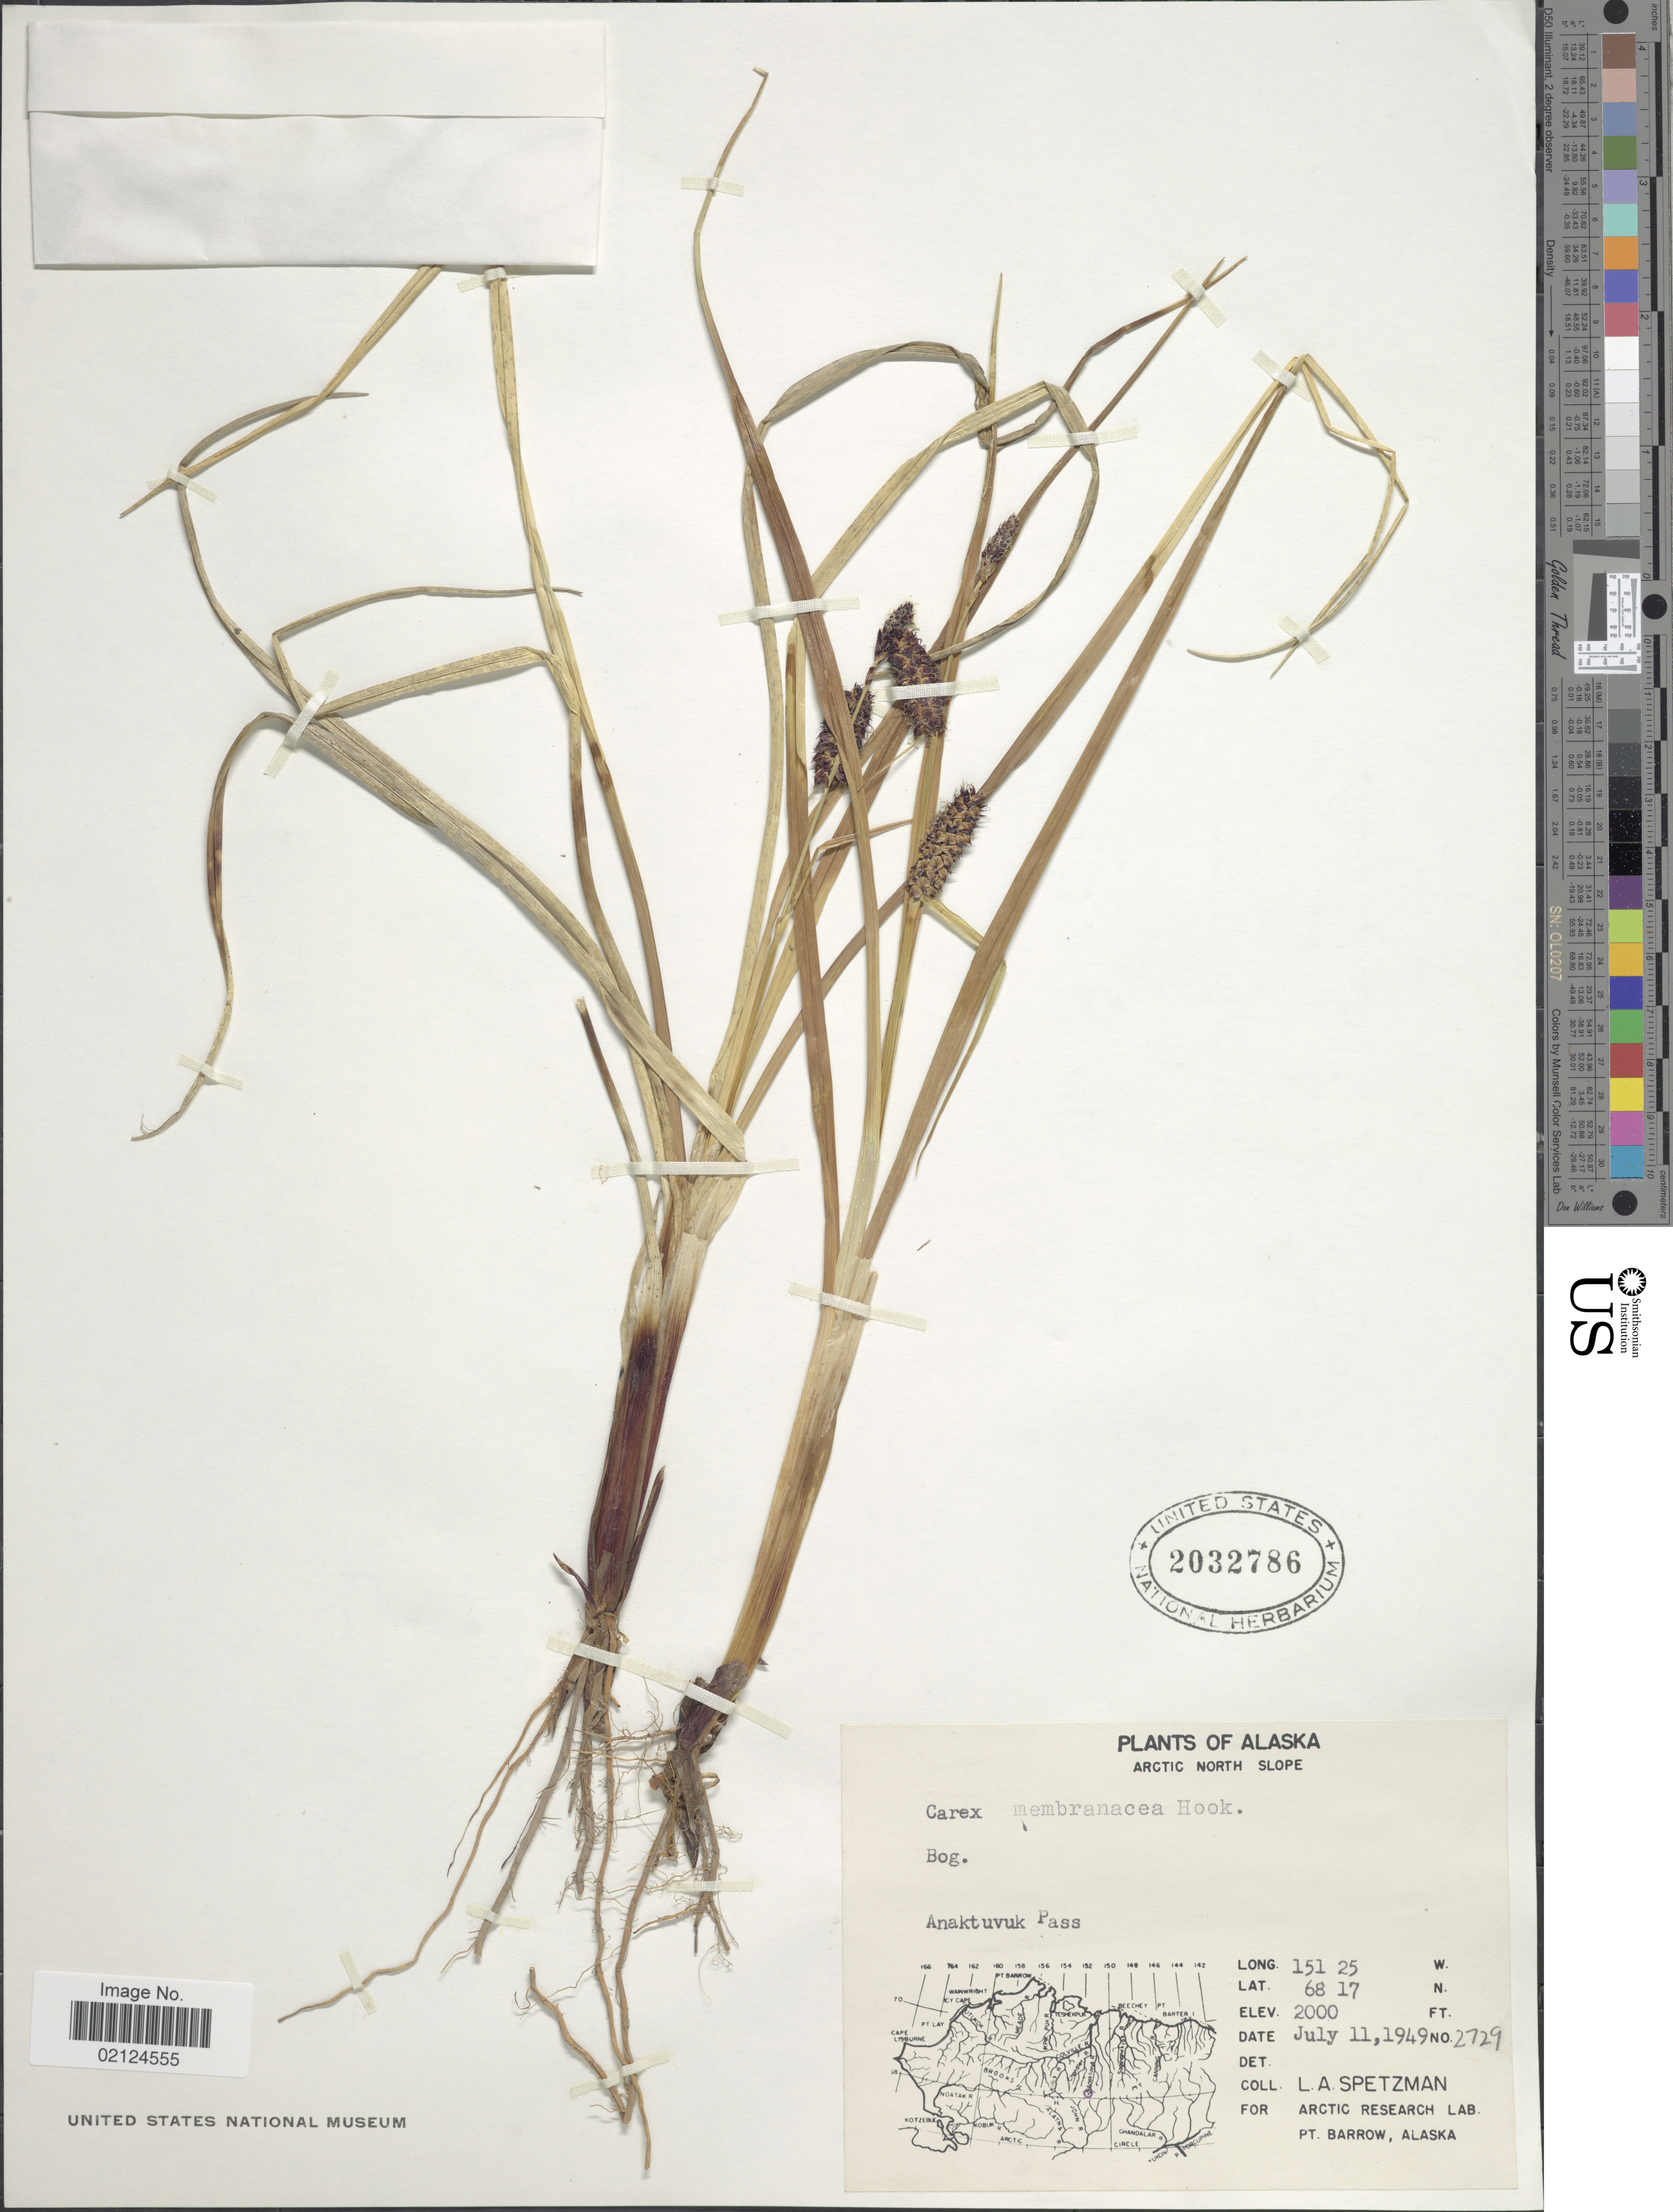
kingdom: Plantae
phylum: Tracheophyta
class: Liliopsida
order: Poales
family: Cyperaceae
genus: Carex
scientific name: Carex membranacea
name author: Hook.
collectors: L. Spetzman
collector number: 2729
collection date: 1949-07-11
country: United States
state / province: Alaska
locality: Arctic North Slope. Anaktuvuk Pass.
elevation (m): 610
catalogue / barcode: US 2032786